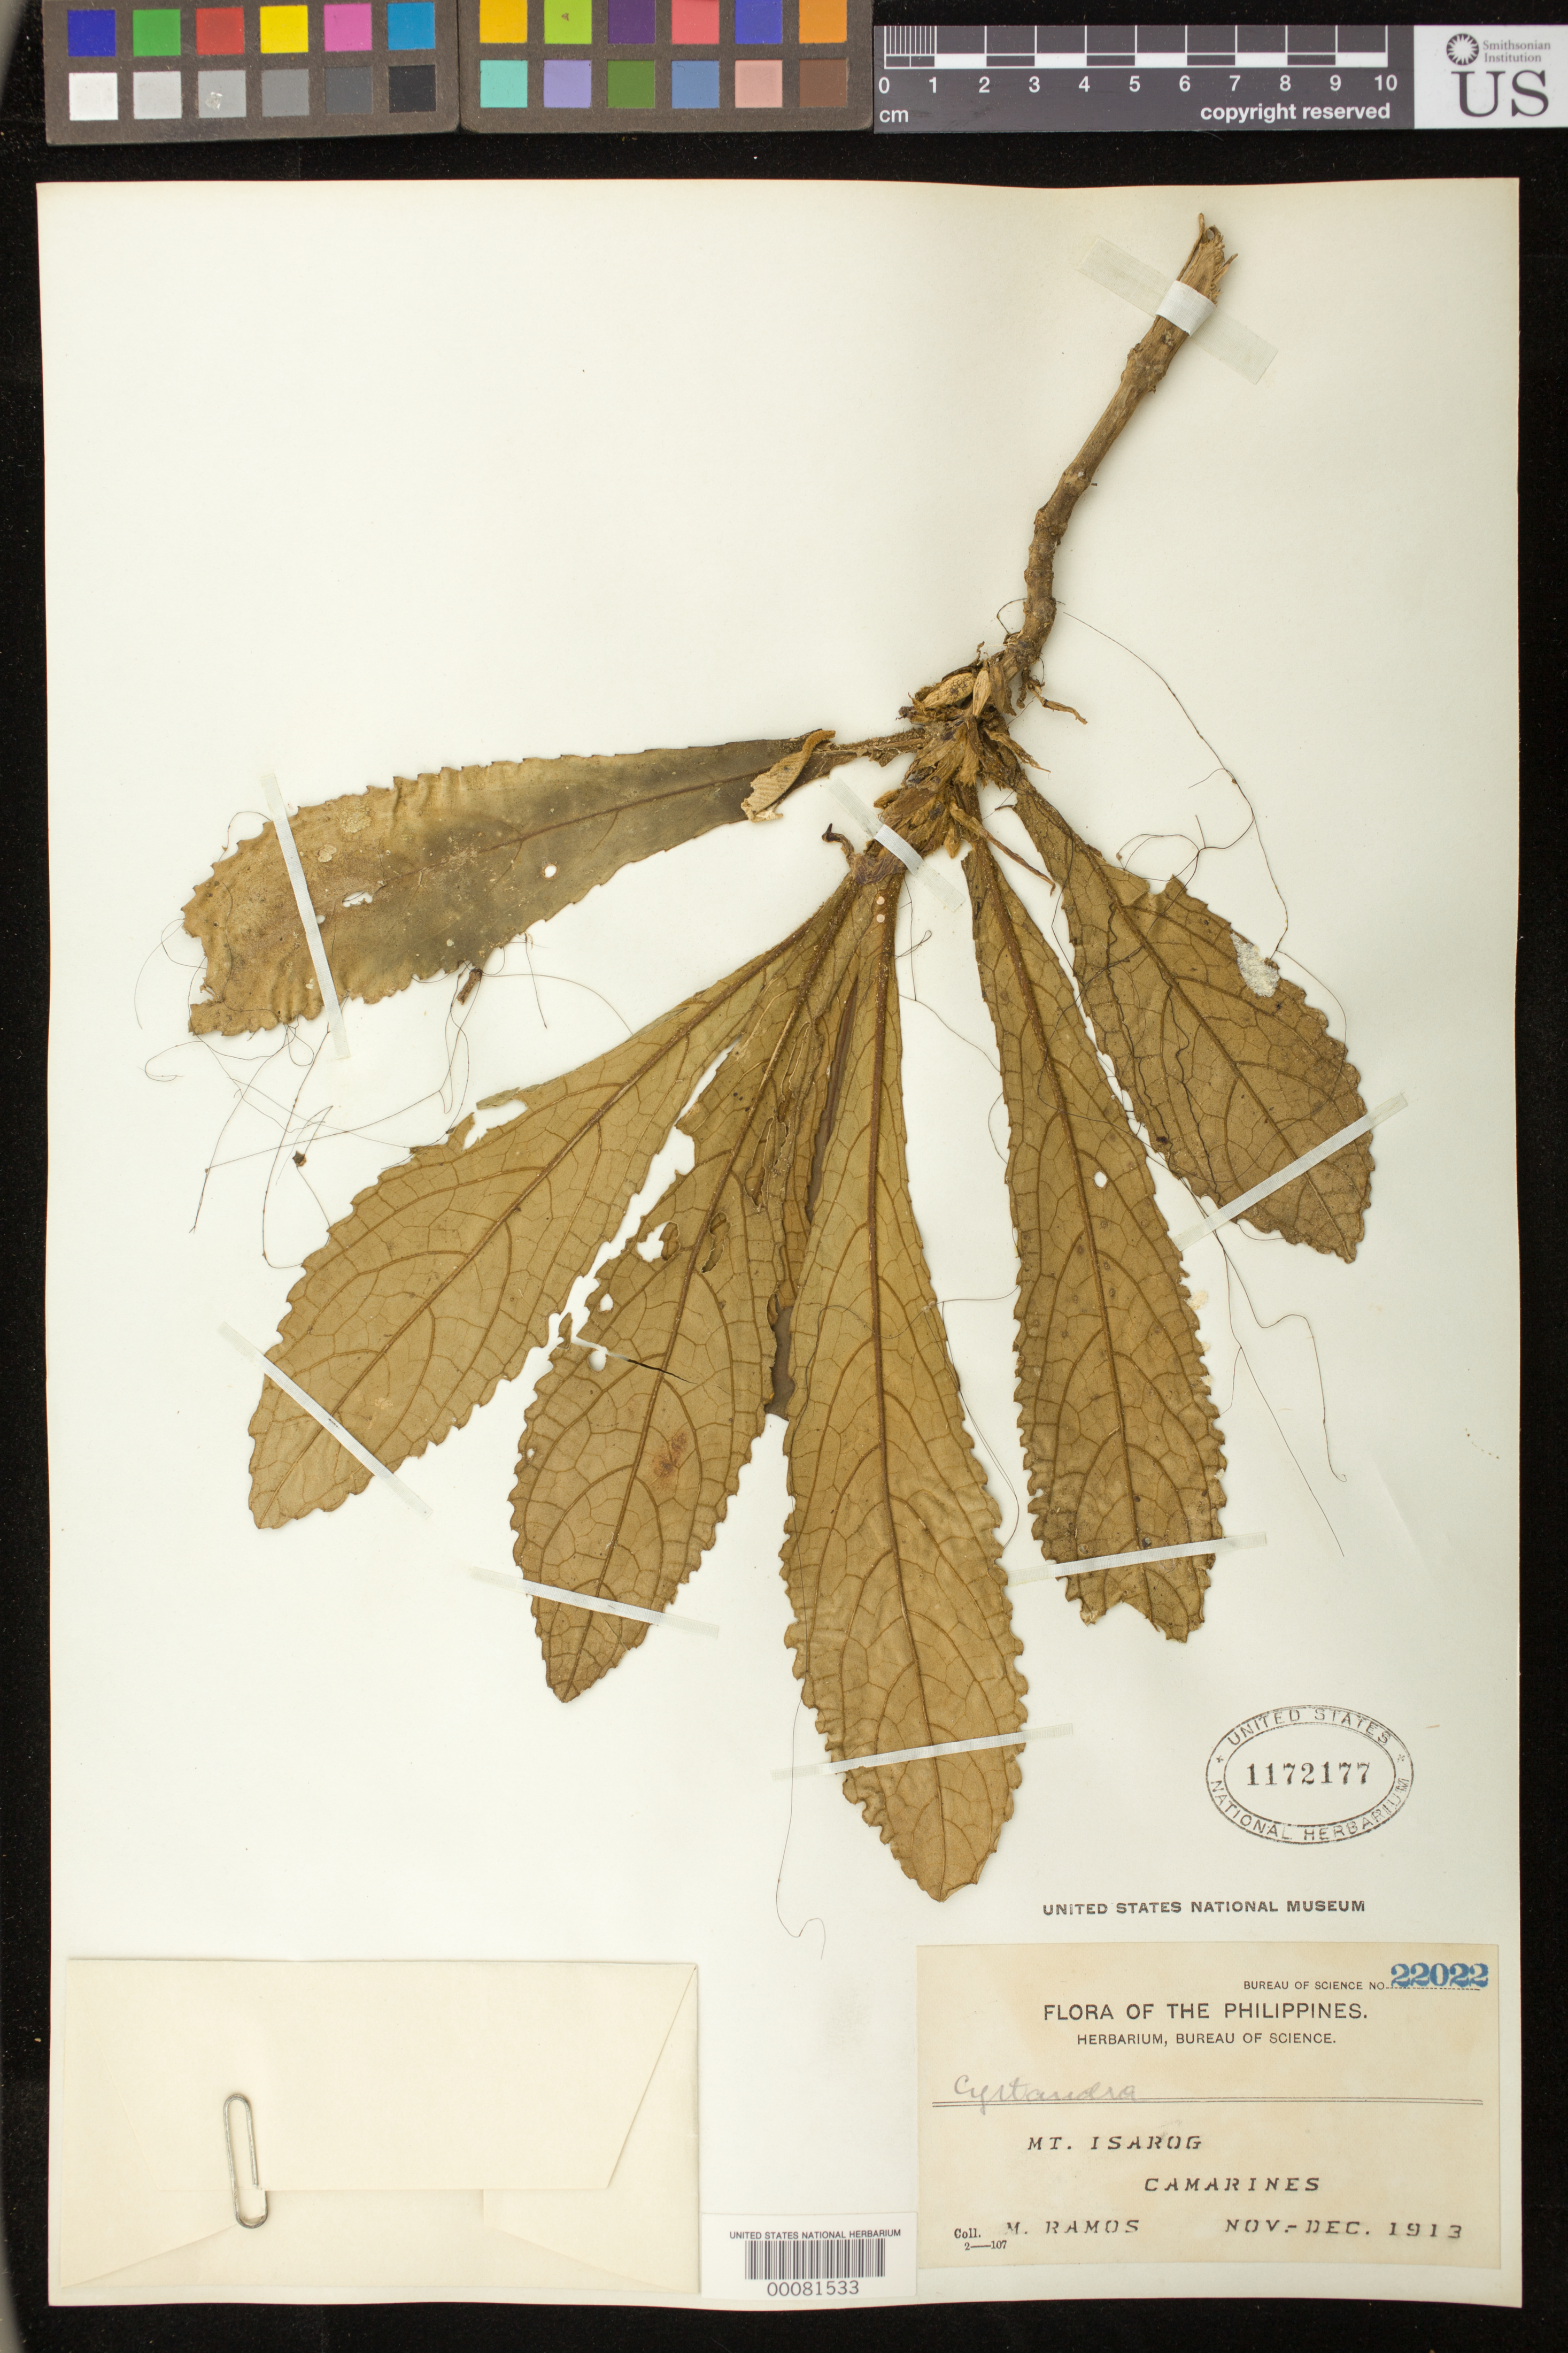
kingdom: Plantae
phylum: Tracheophyta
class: Magnoliopsida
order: Lamiales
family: Gesneriaceae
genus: Cyrtandra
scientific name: Cyrtandra sp.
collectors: M. Ramos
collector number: Bur. Sci. 22022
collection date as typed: Nov-Dec 1913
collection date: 1913-11/1913-12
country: Philippines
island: Luzon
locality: Camarines sur, Mt isarog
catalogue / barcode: US 1172177